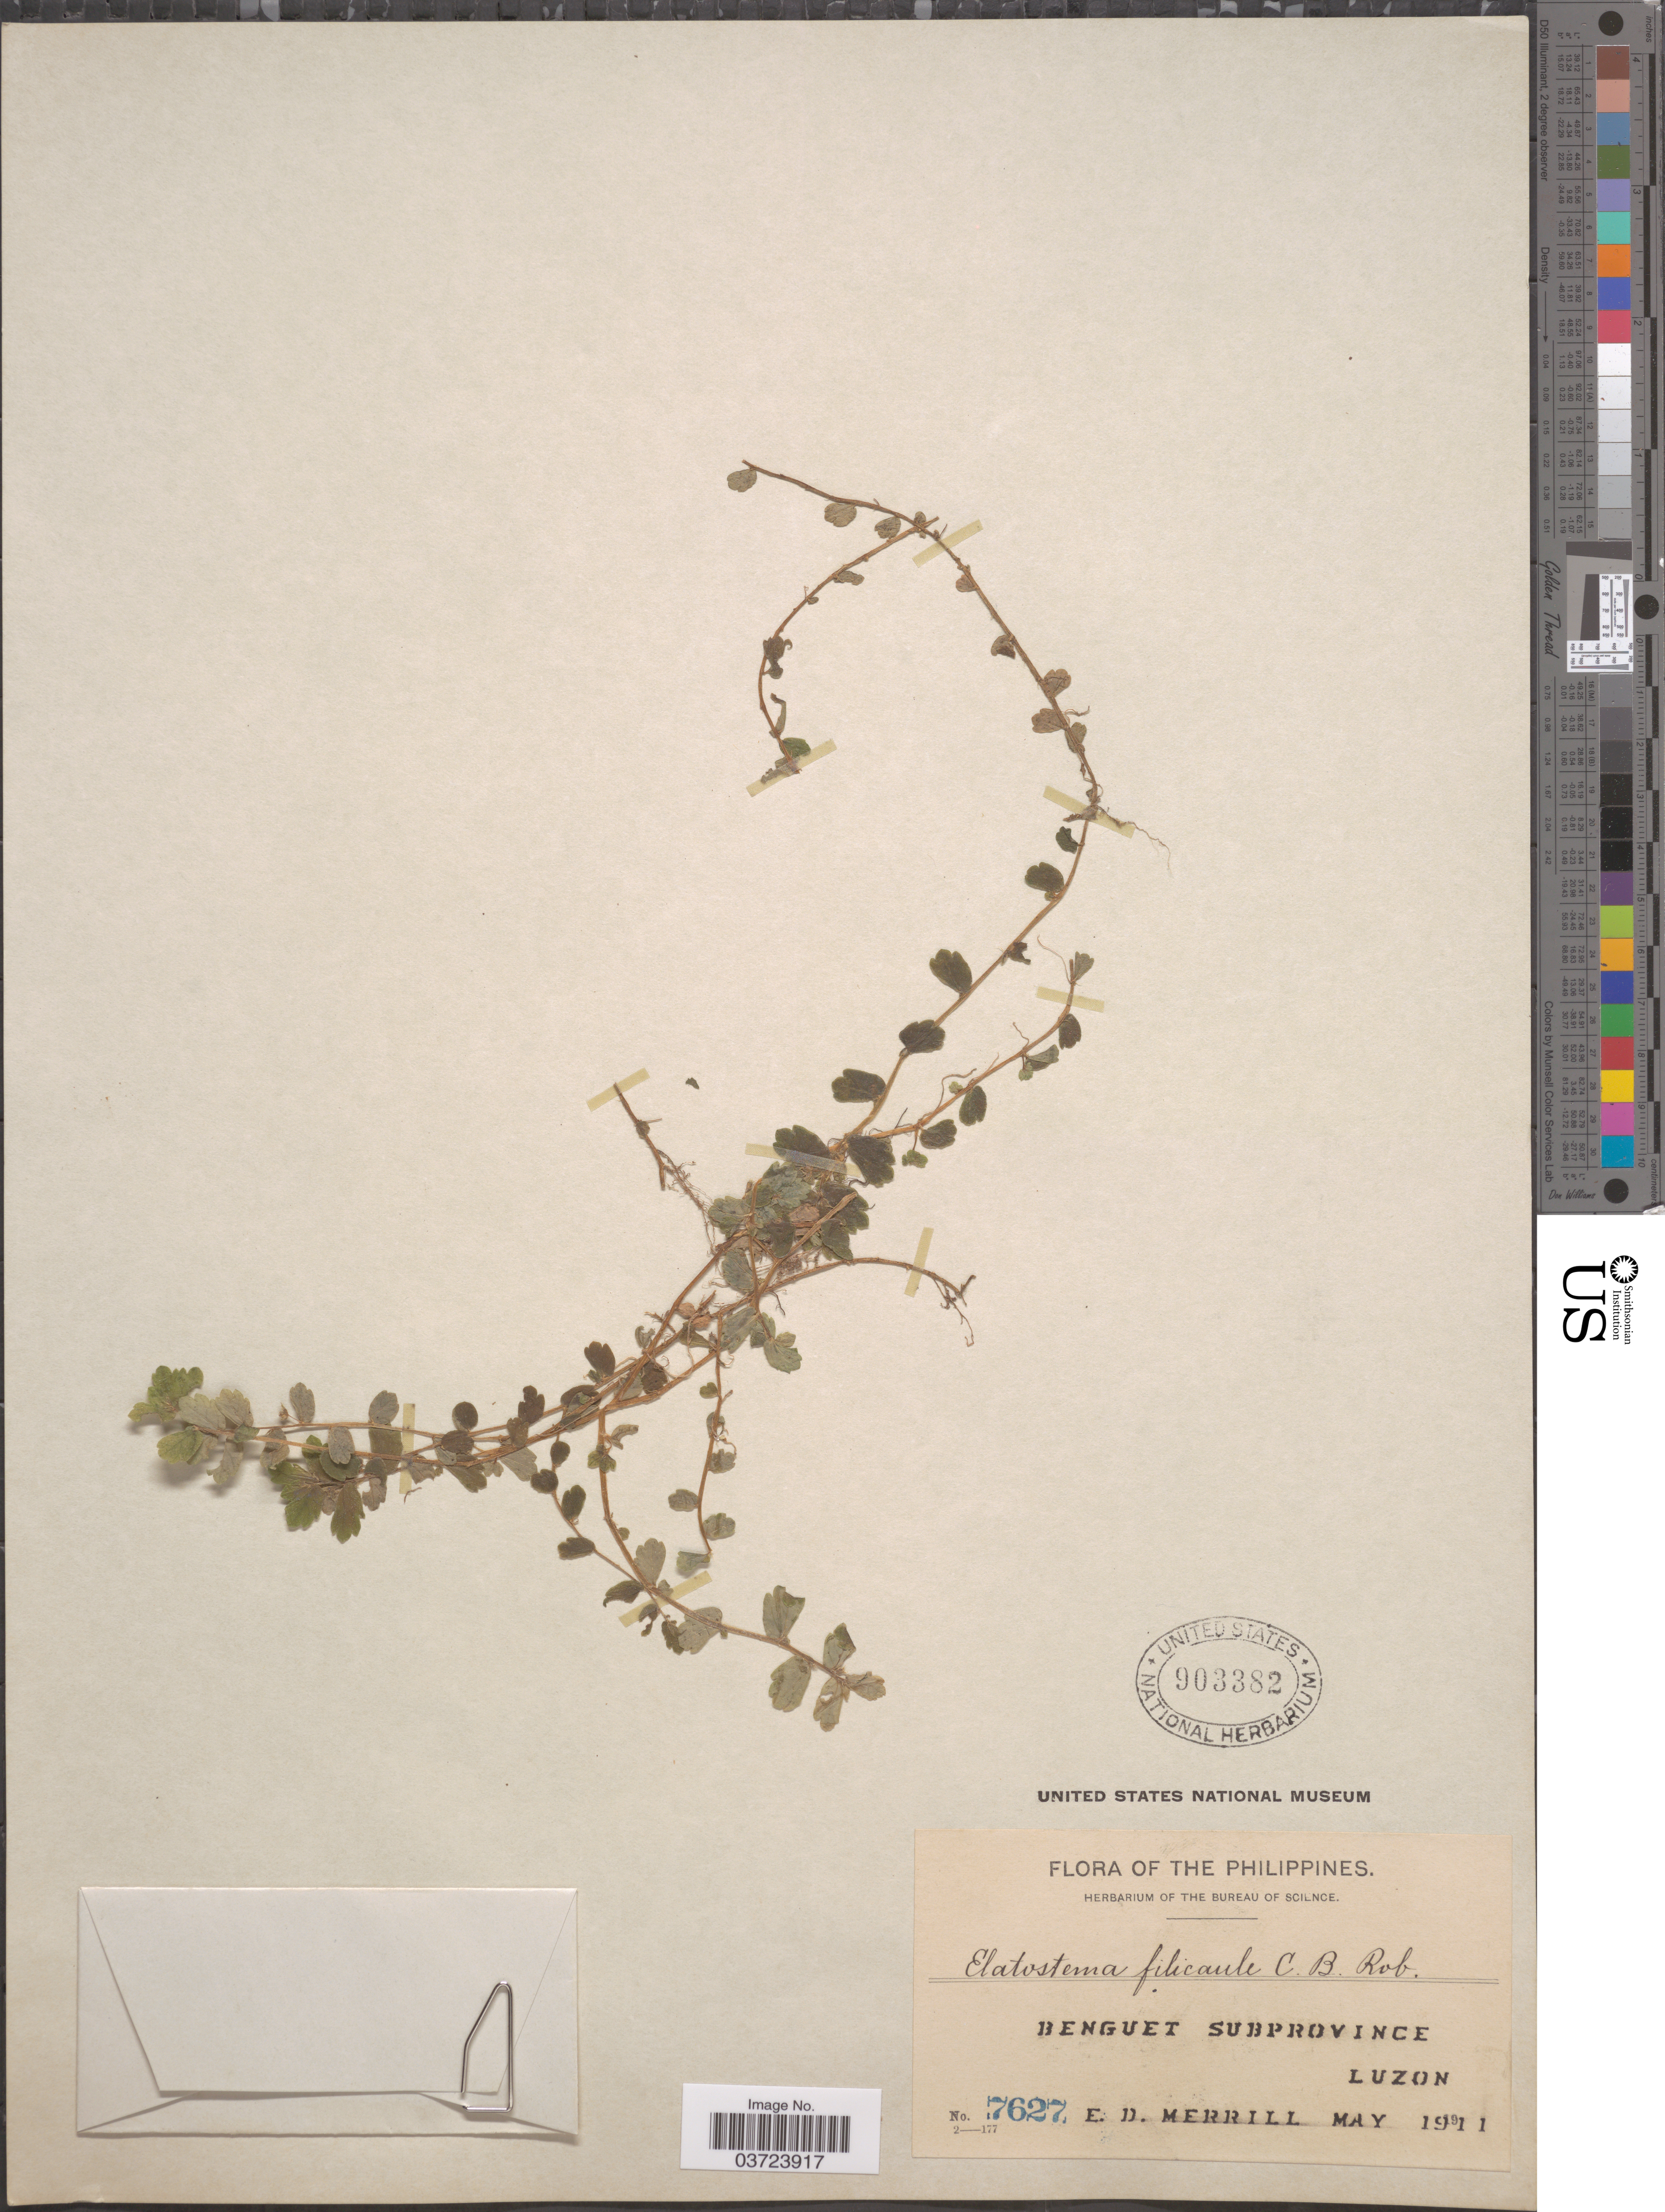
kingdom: Plantae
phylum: Tracheophyta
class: Magnoliopsida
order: Rosales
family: Urticaceae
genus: Elatostema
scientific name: Elatostema filicaule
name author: C.B. Rob.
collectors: E. D. Merrill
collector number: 7627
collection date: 1911-05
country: Philippines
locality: Benguet Subprovince. Luzon.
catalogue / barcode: US 903382